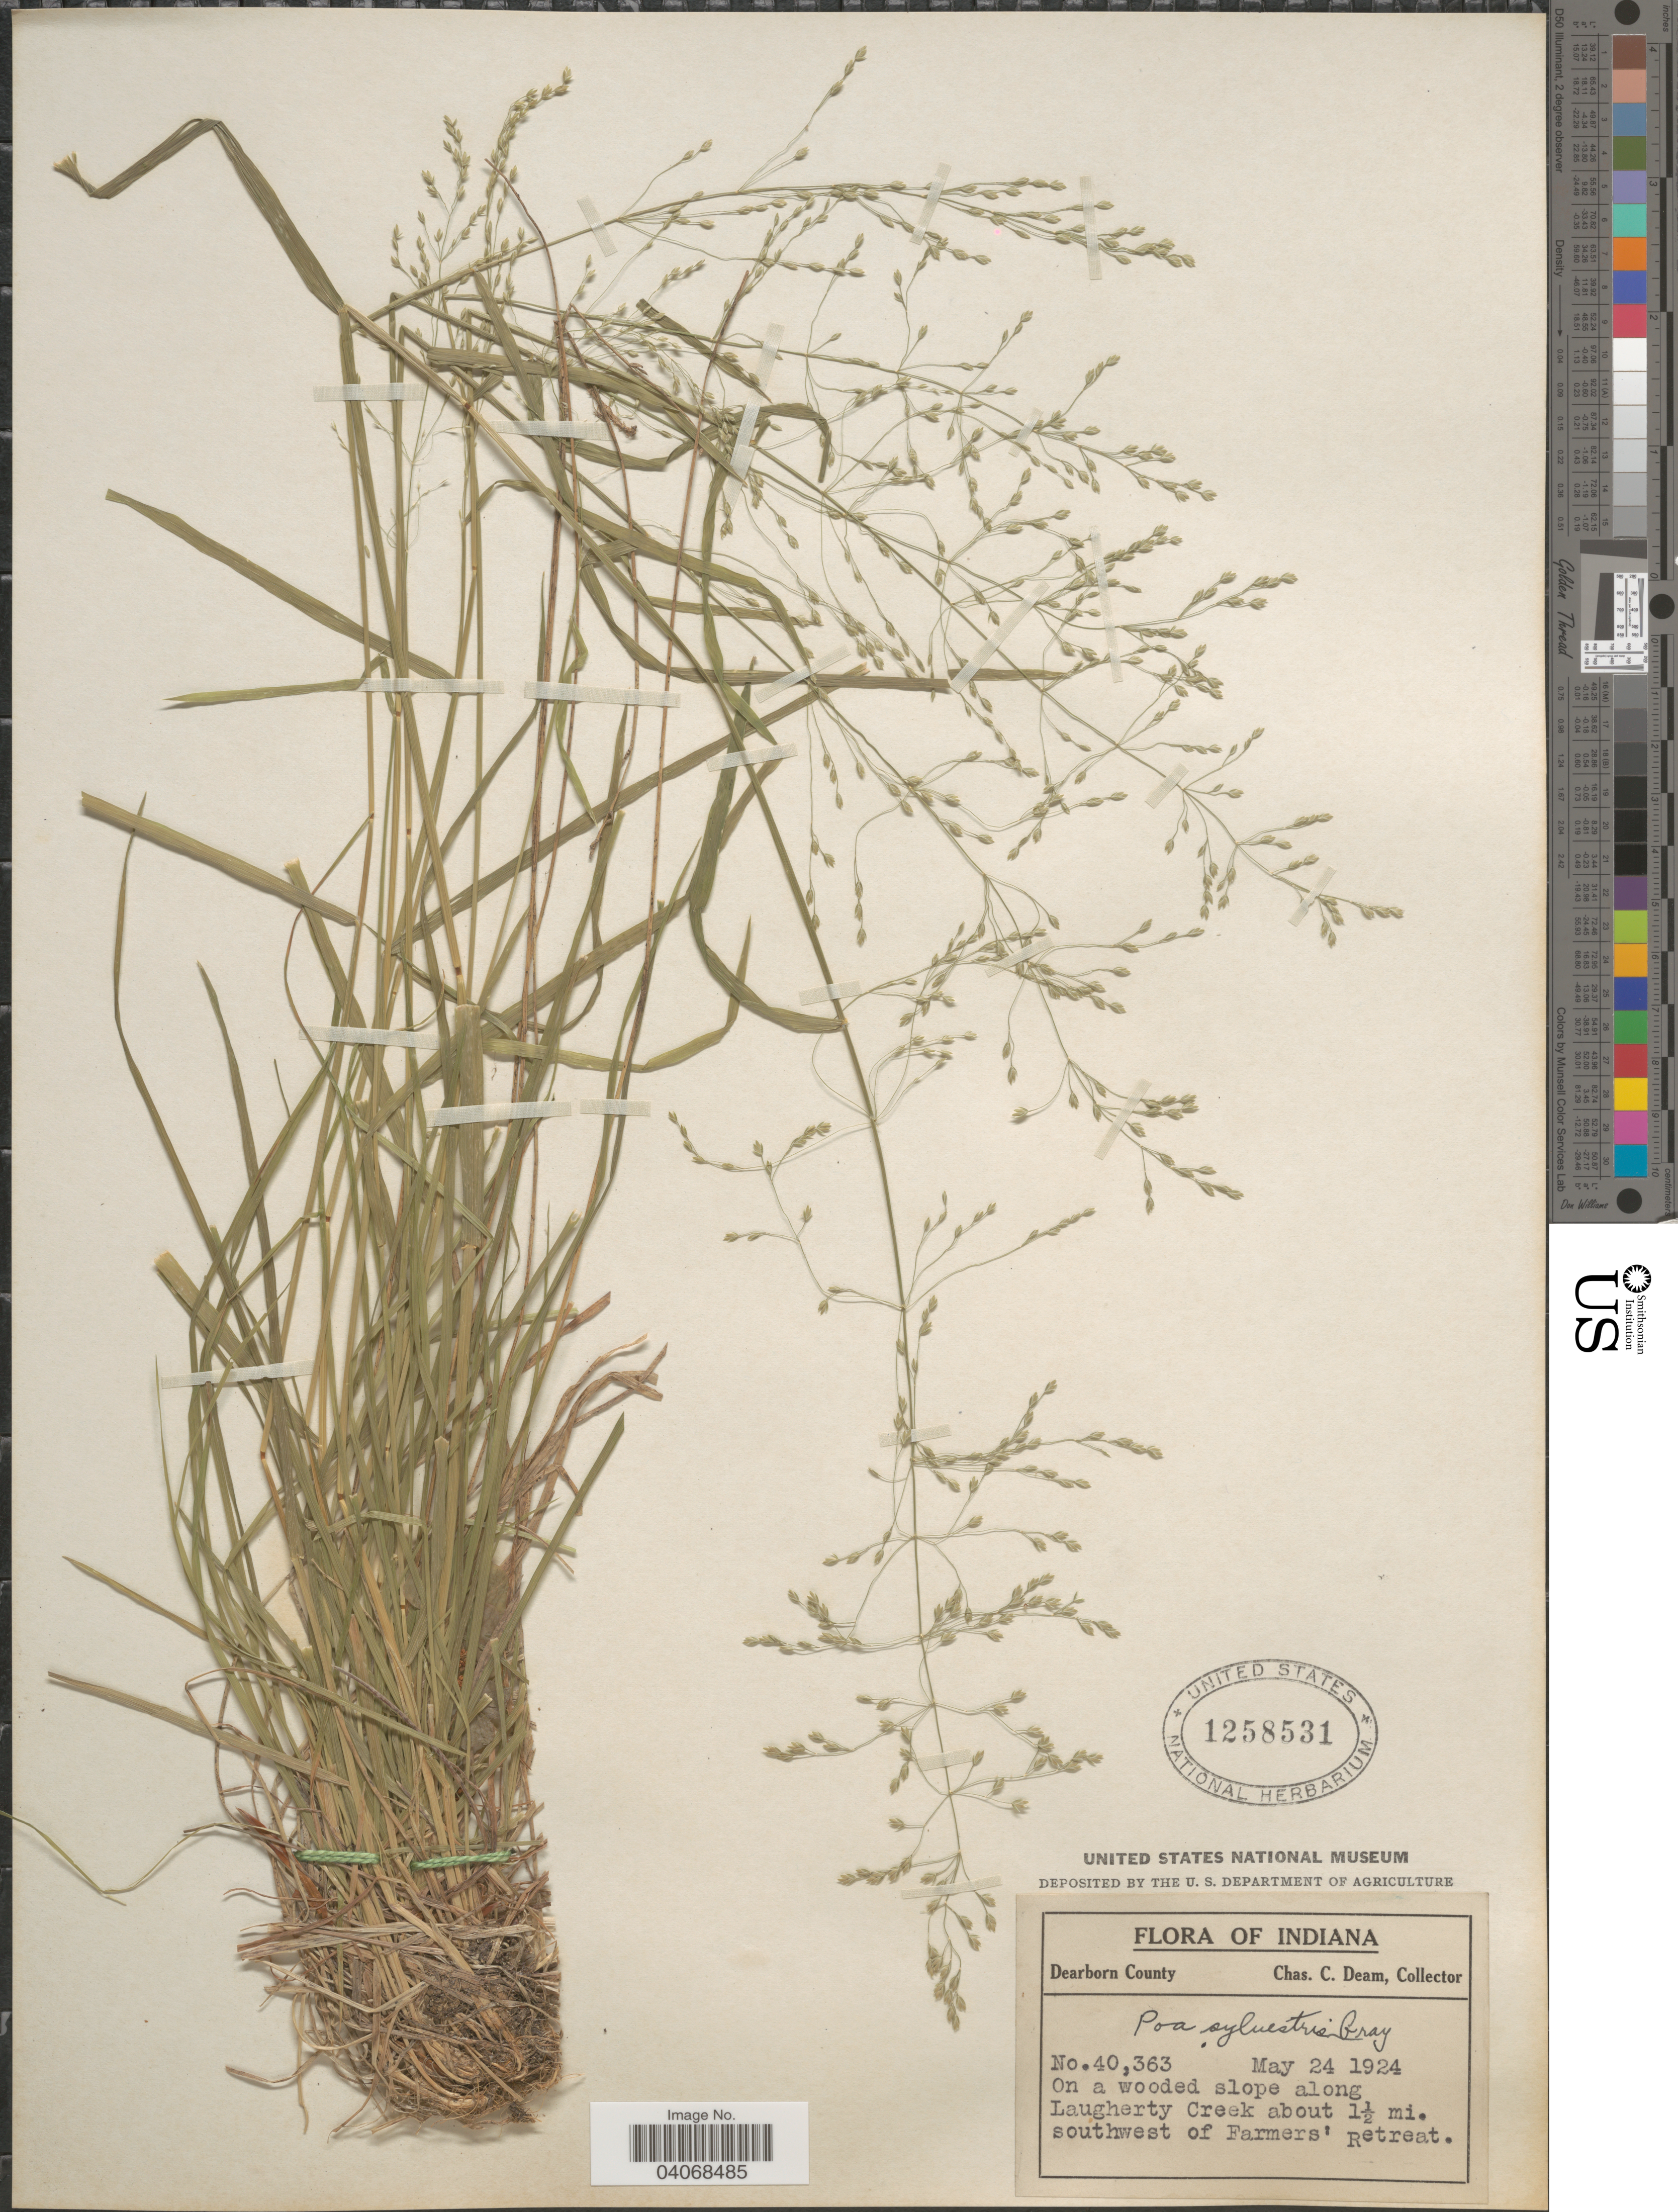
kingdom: Plantae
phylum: Tracheophyta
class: Liliopsida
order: Poales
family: Poaceae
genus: Poa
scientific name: Poa sylvestris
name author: A. Gray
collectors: C. C. Deam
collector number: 40363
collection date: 1924-05-24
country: United States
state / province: Indiana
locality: On a wooded slope along Laughterty Creek about 1½ mi. southwest of Farmers' Retreat. Dearborn County.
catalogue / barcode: US 1258531